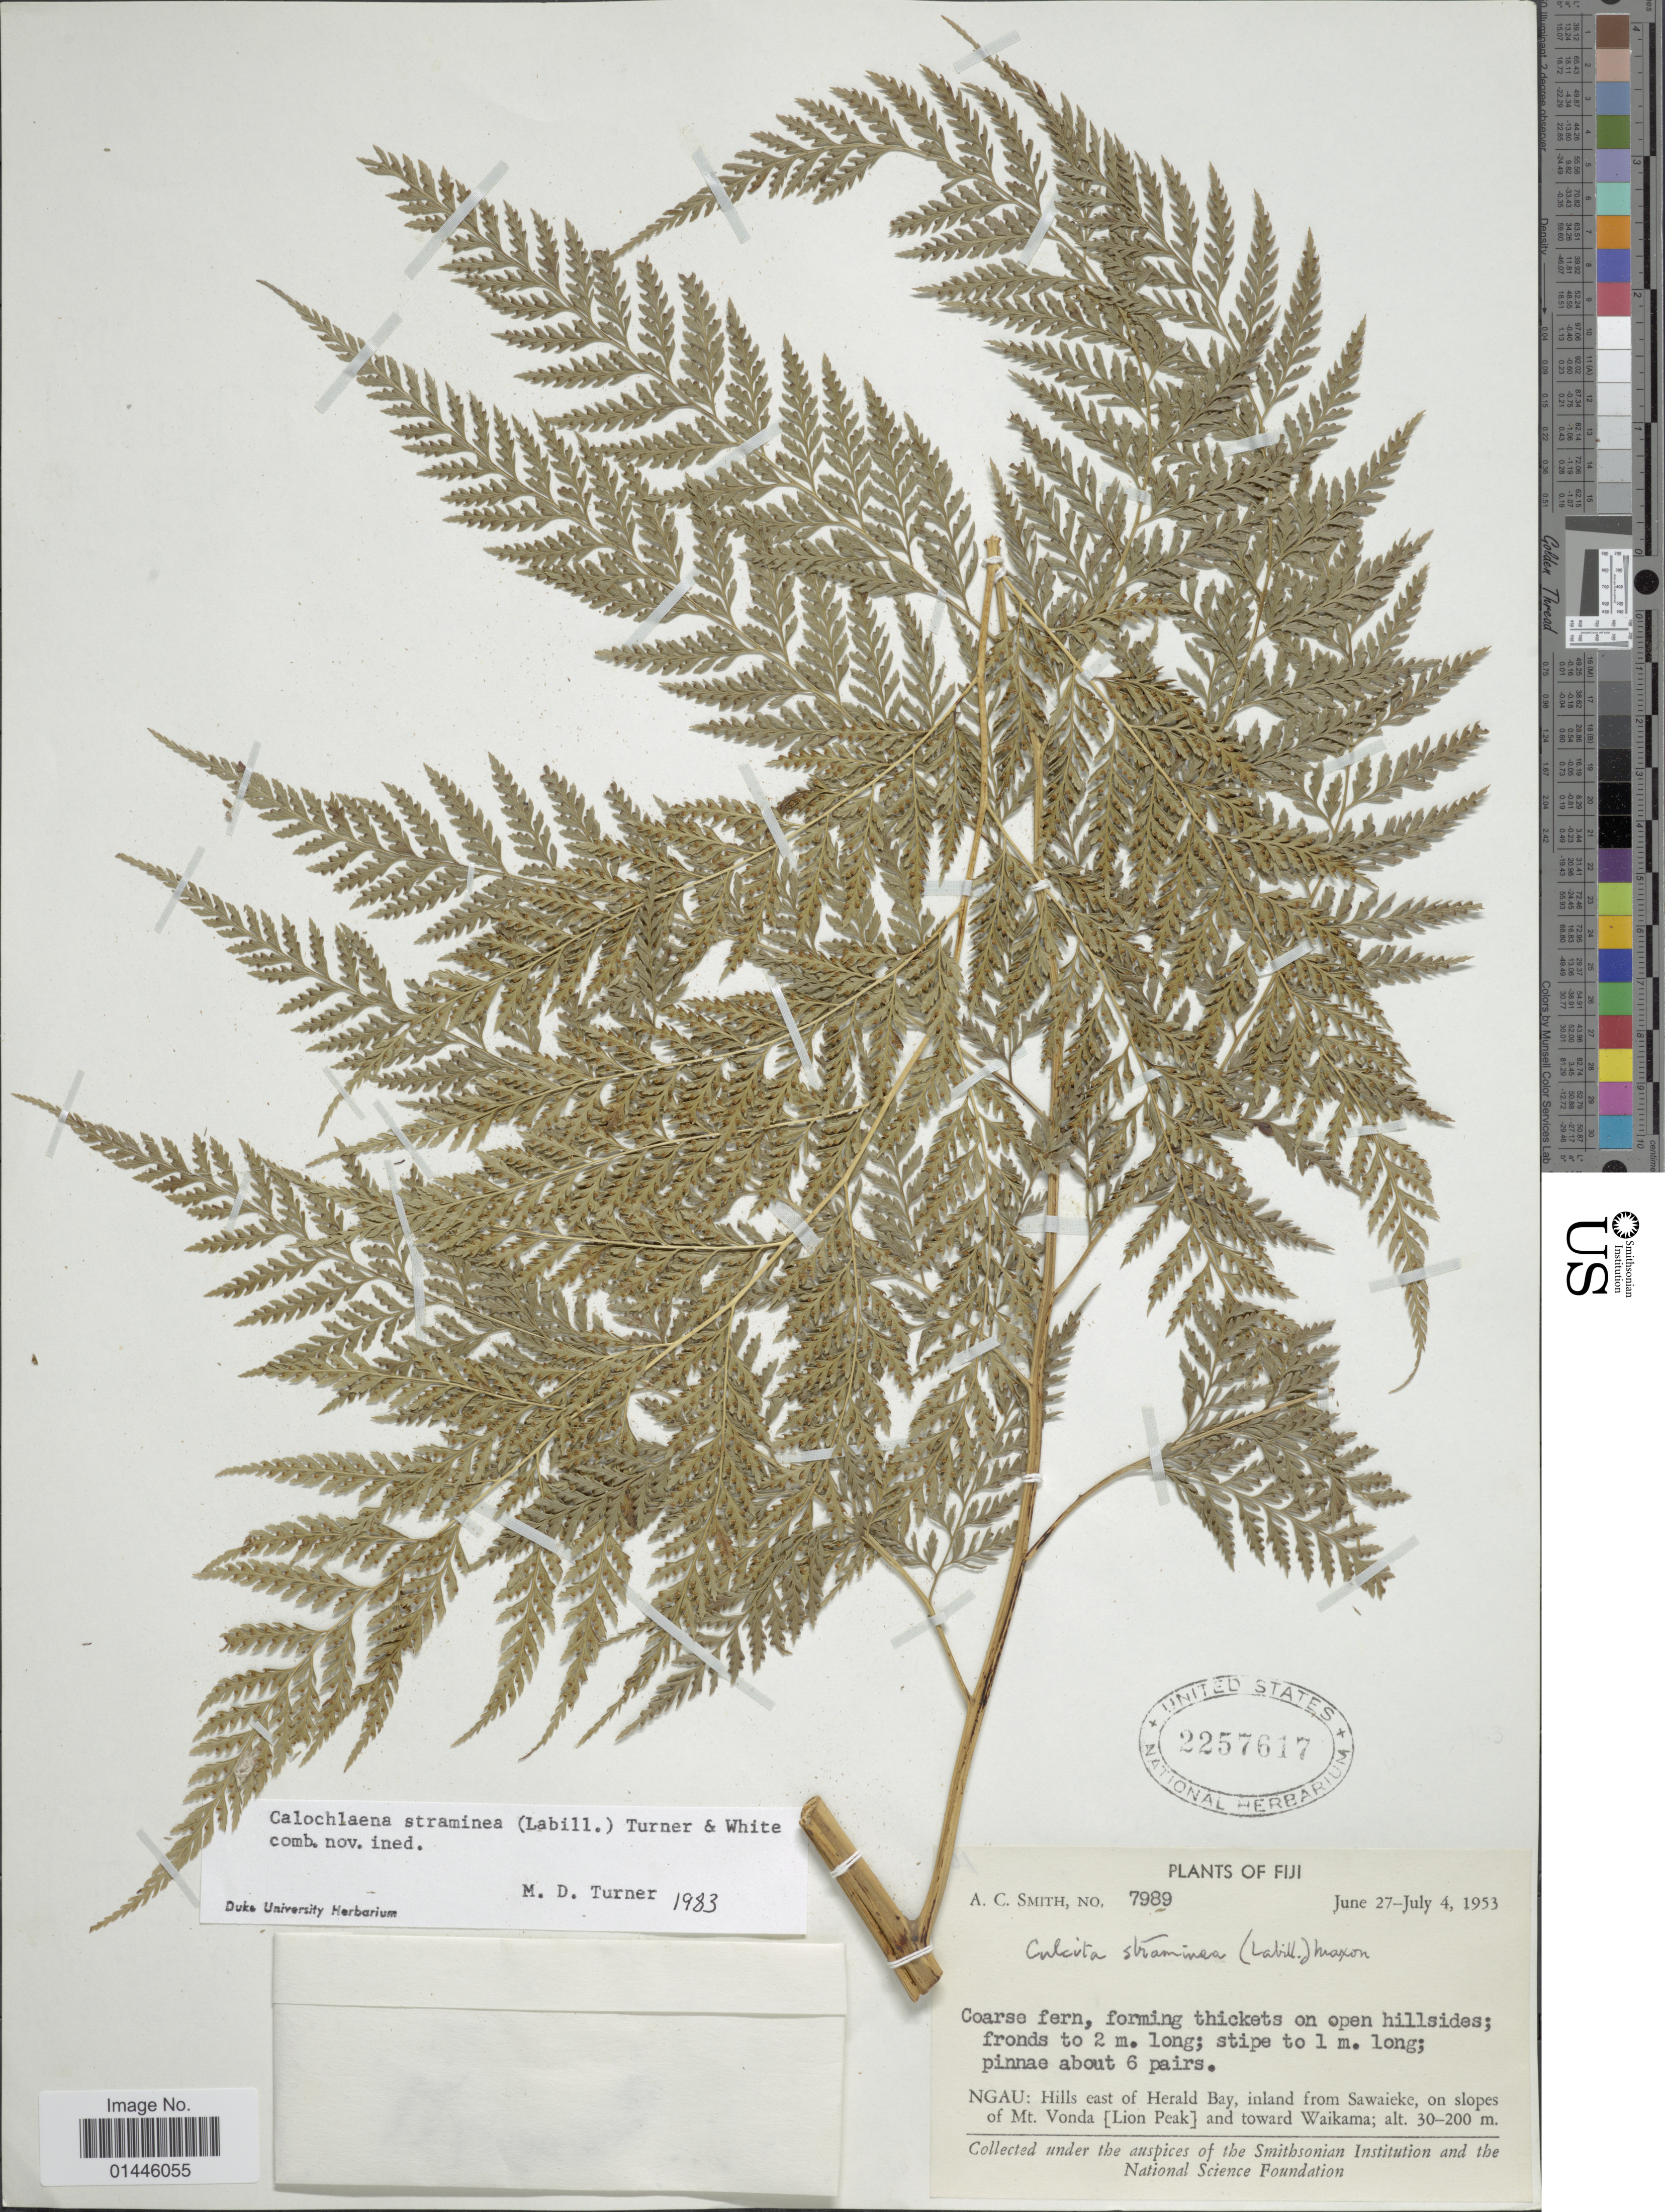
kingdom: Plantae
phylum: Tracheophyta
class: Polypodiopsida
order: Cyatheales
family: Dicksoniaceae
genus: Calochlaena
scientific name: Calochlaena straminea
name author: (Labill.) M.D. Turner & R.A. White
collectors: A. C. Smith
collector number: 7989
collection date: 1953-06-27/1953-07-04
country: Fiji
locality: Thickets on open hillsides, Ngau: Hills east of Herald Bay, inland from Sawaieke, on slopes of Mt. Vonda (Lion Peak) and toward Waikama.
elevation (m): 30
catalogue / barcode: US 2257617